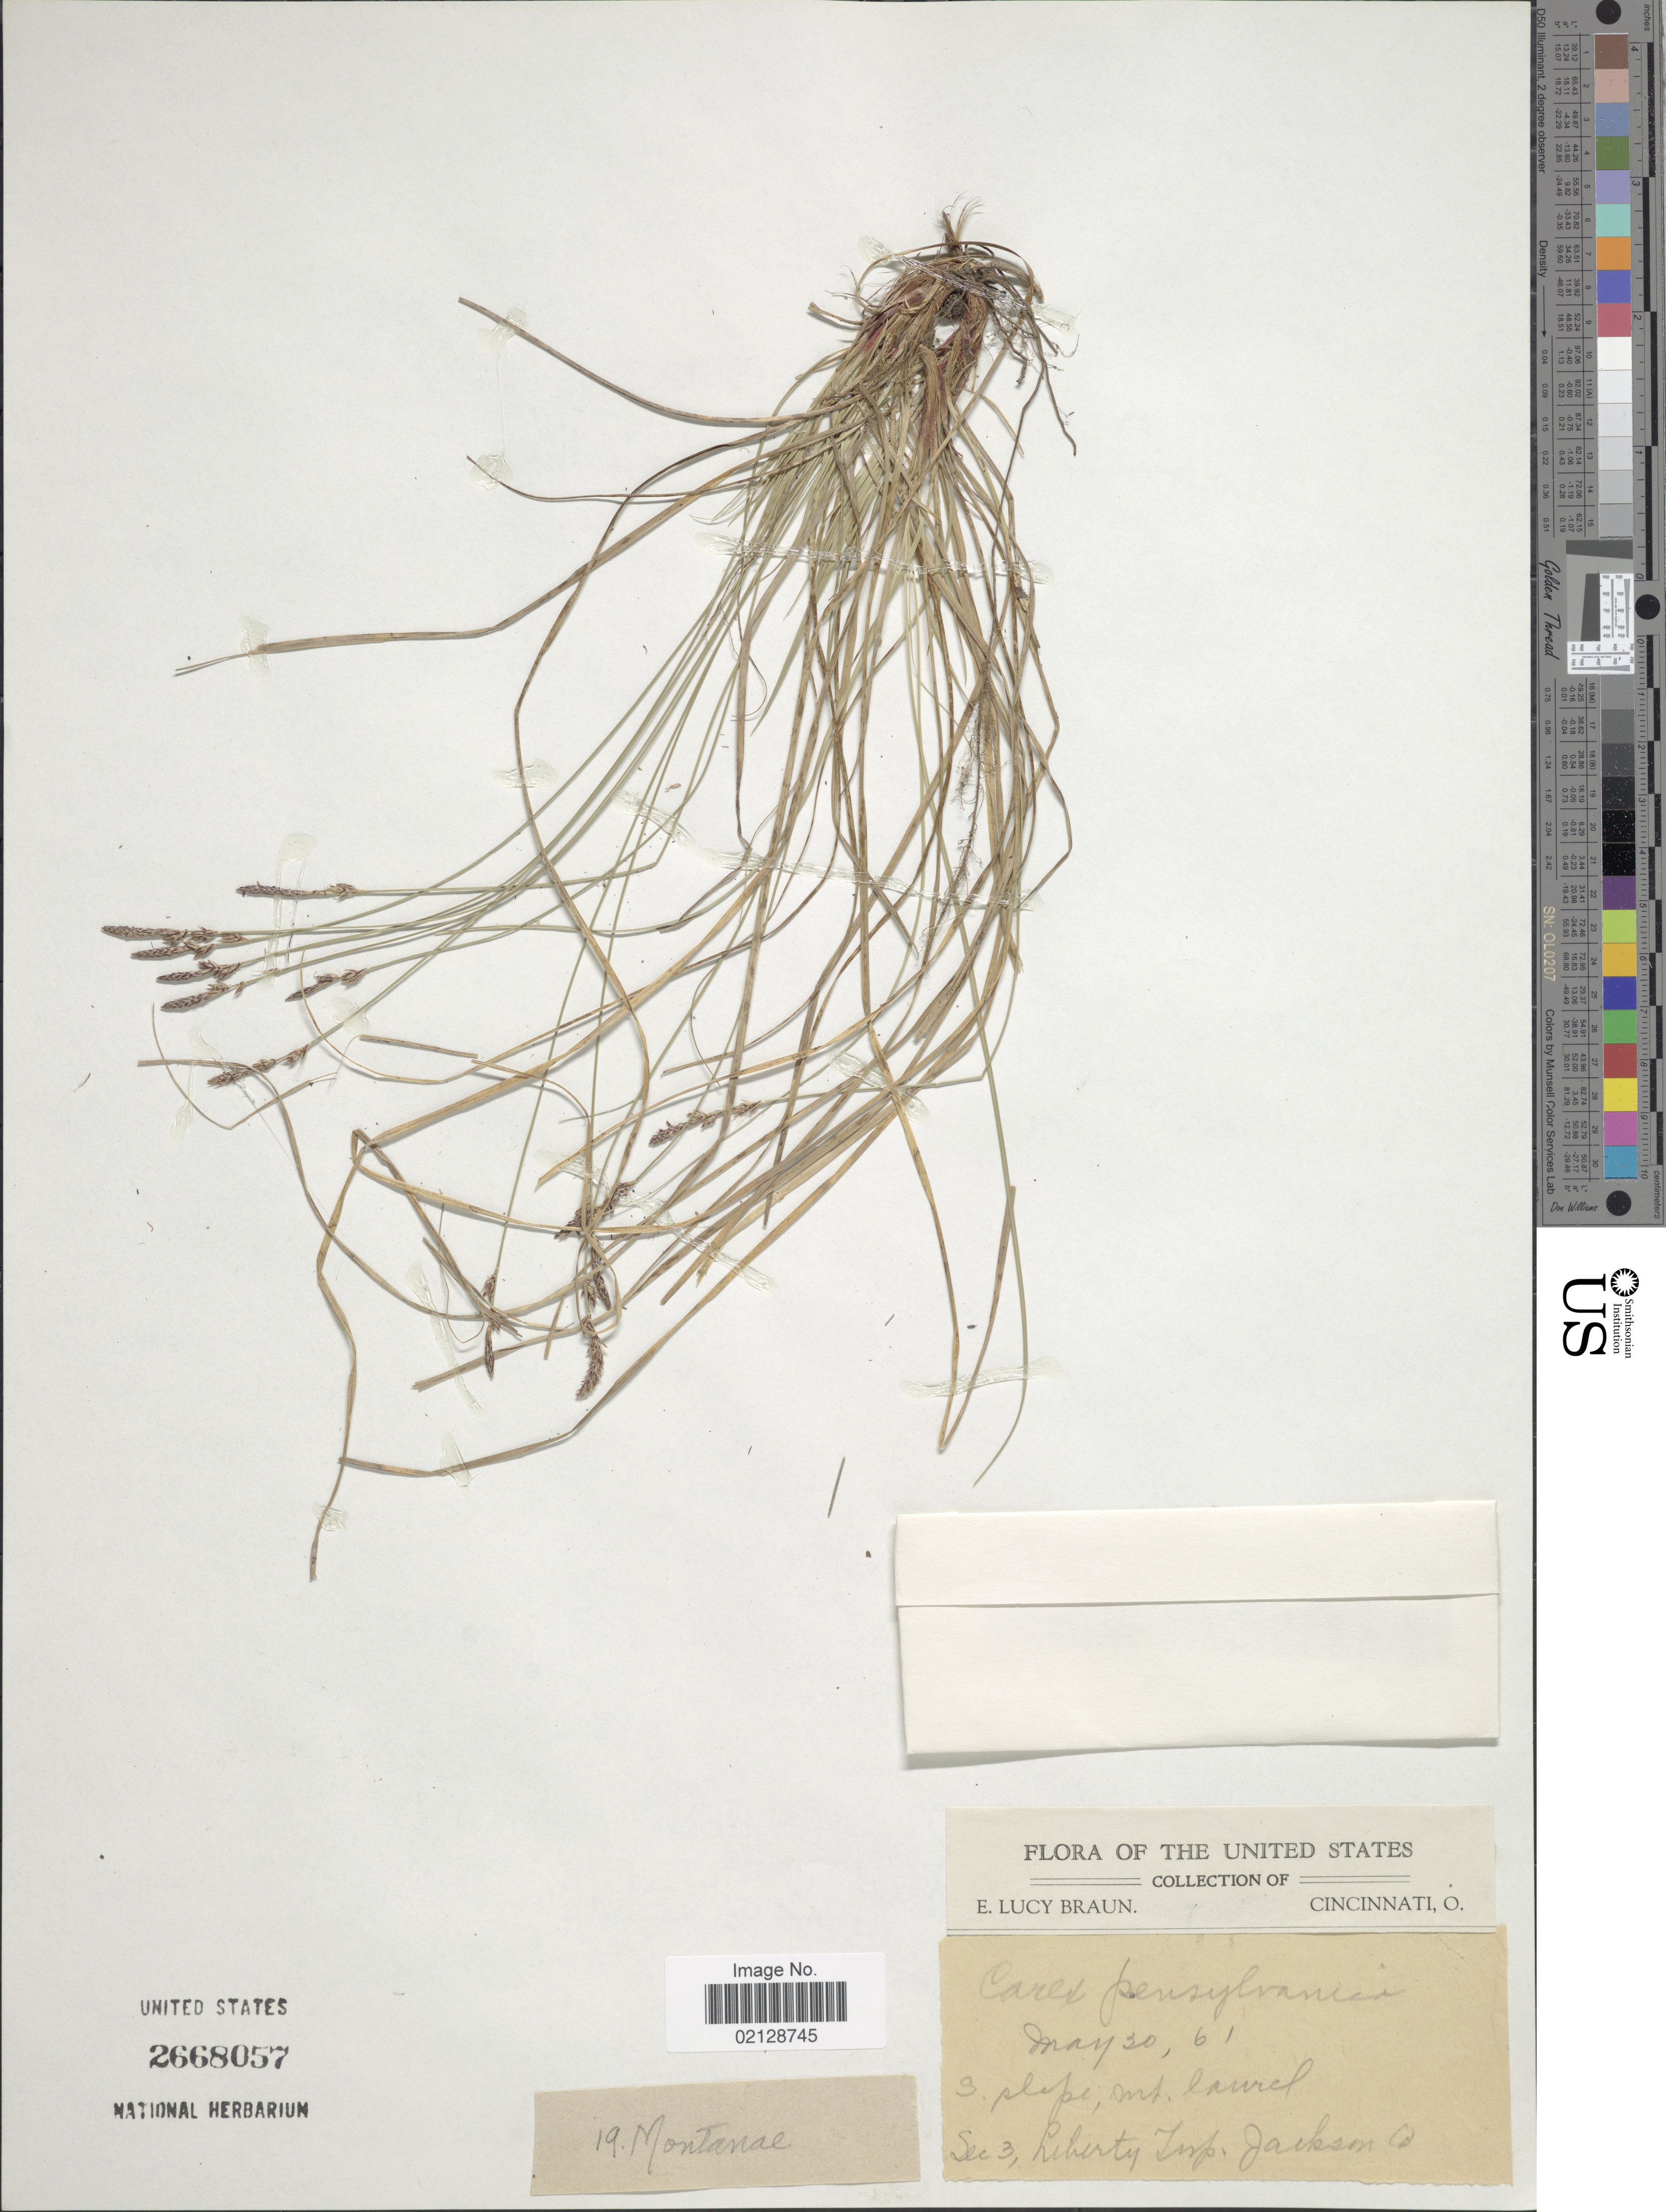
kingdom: Plantae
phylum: Tracheophyta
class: Liliopsida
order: Poales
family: Cyperaceae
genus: Carex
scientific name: Carex pensylvanica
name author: Lam.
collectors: E. L. Braun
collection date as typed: Transcribed d/m/y: 30/5/61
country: United States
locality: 3 slope of mt. Laurel, Sec. Liberty Twp., Jackson Co.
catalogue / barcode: US 2668057